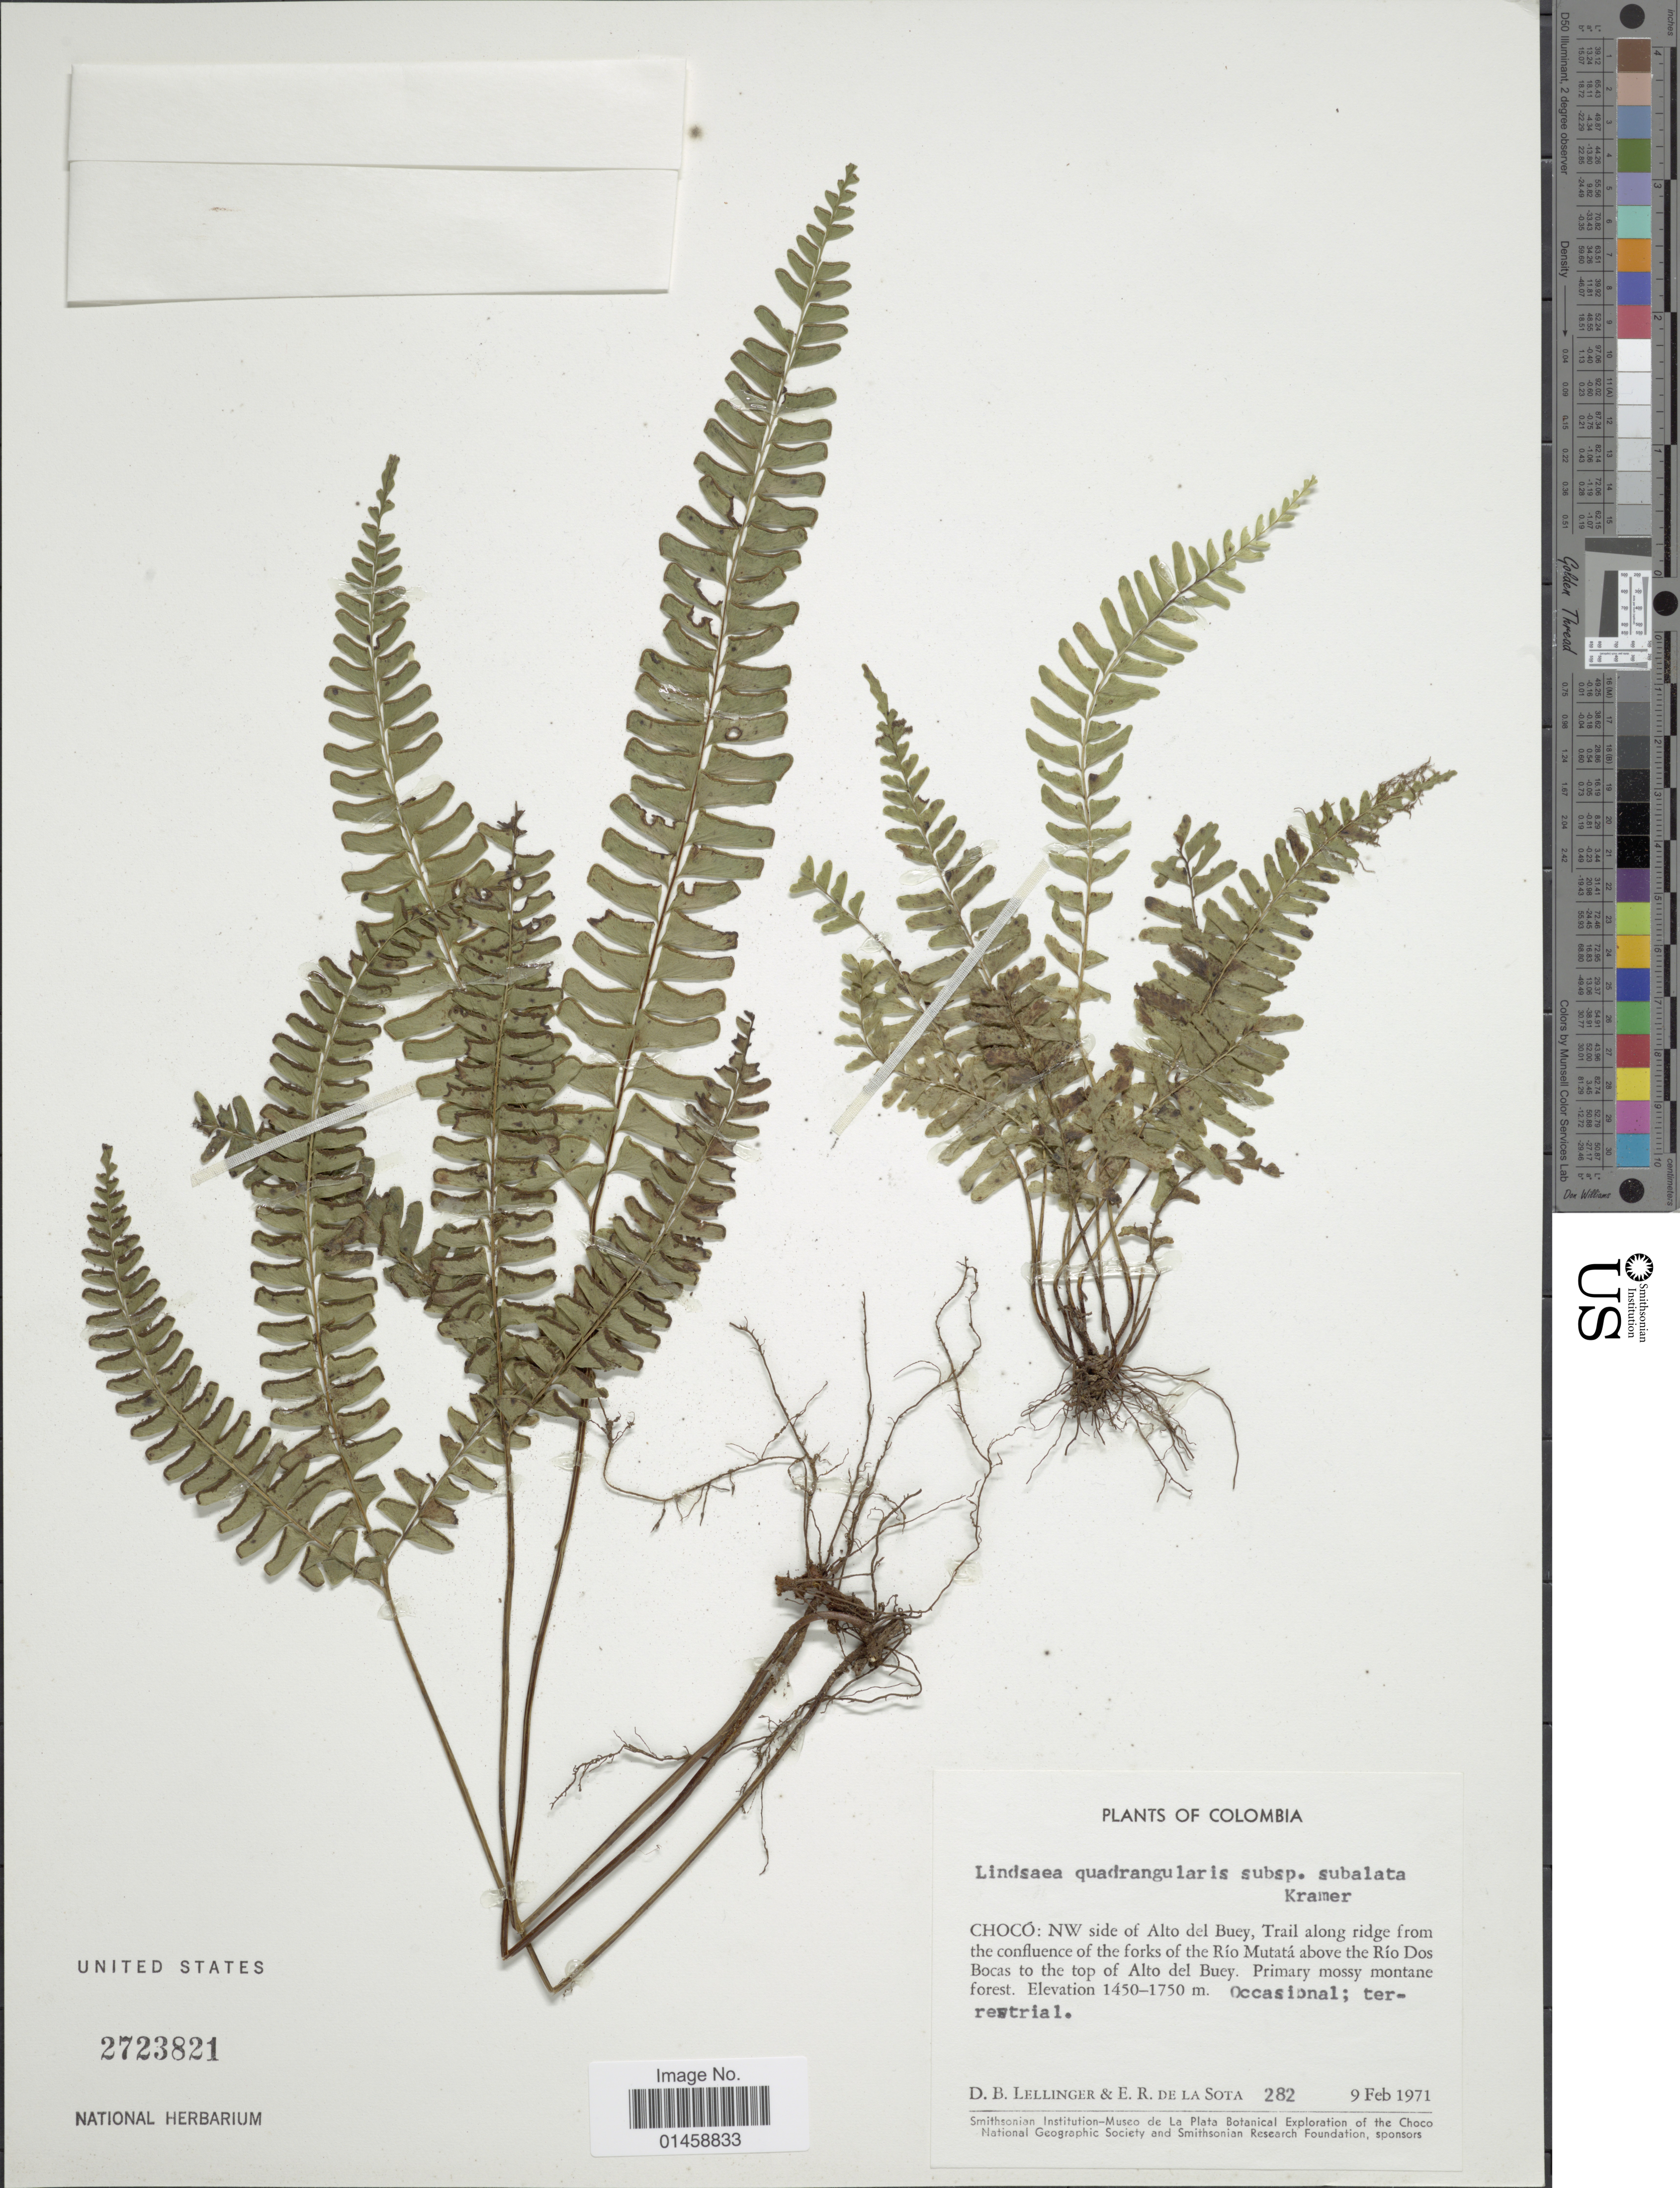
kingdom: Plantae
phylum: Tracheophyta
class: Polypodiopsida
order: Polypodiales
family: Lindsaeaceae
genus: Lindsaea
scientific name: Lindsaea quadrangularis subsp. subalata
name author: K.U. Kramer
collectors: D. B. Lellinger & E. R. de la Sota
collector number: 282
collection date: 1971-02-09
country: Colombia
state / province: Chocó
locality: NW side of Alto del Buey, trail along ridge from the confluence of the forks of the Rio Mutata above the Rio Dos Bocas to the top of Alto del Buey.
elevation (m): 1450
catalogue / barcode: US 2723821